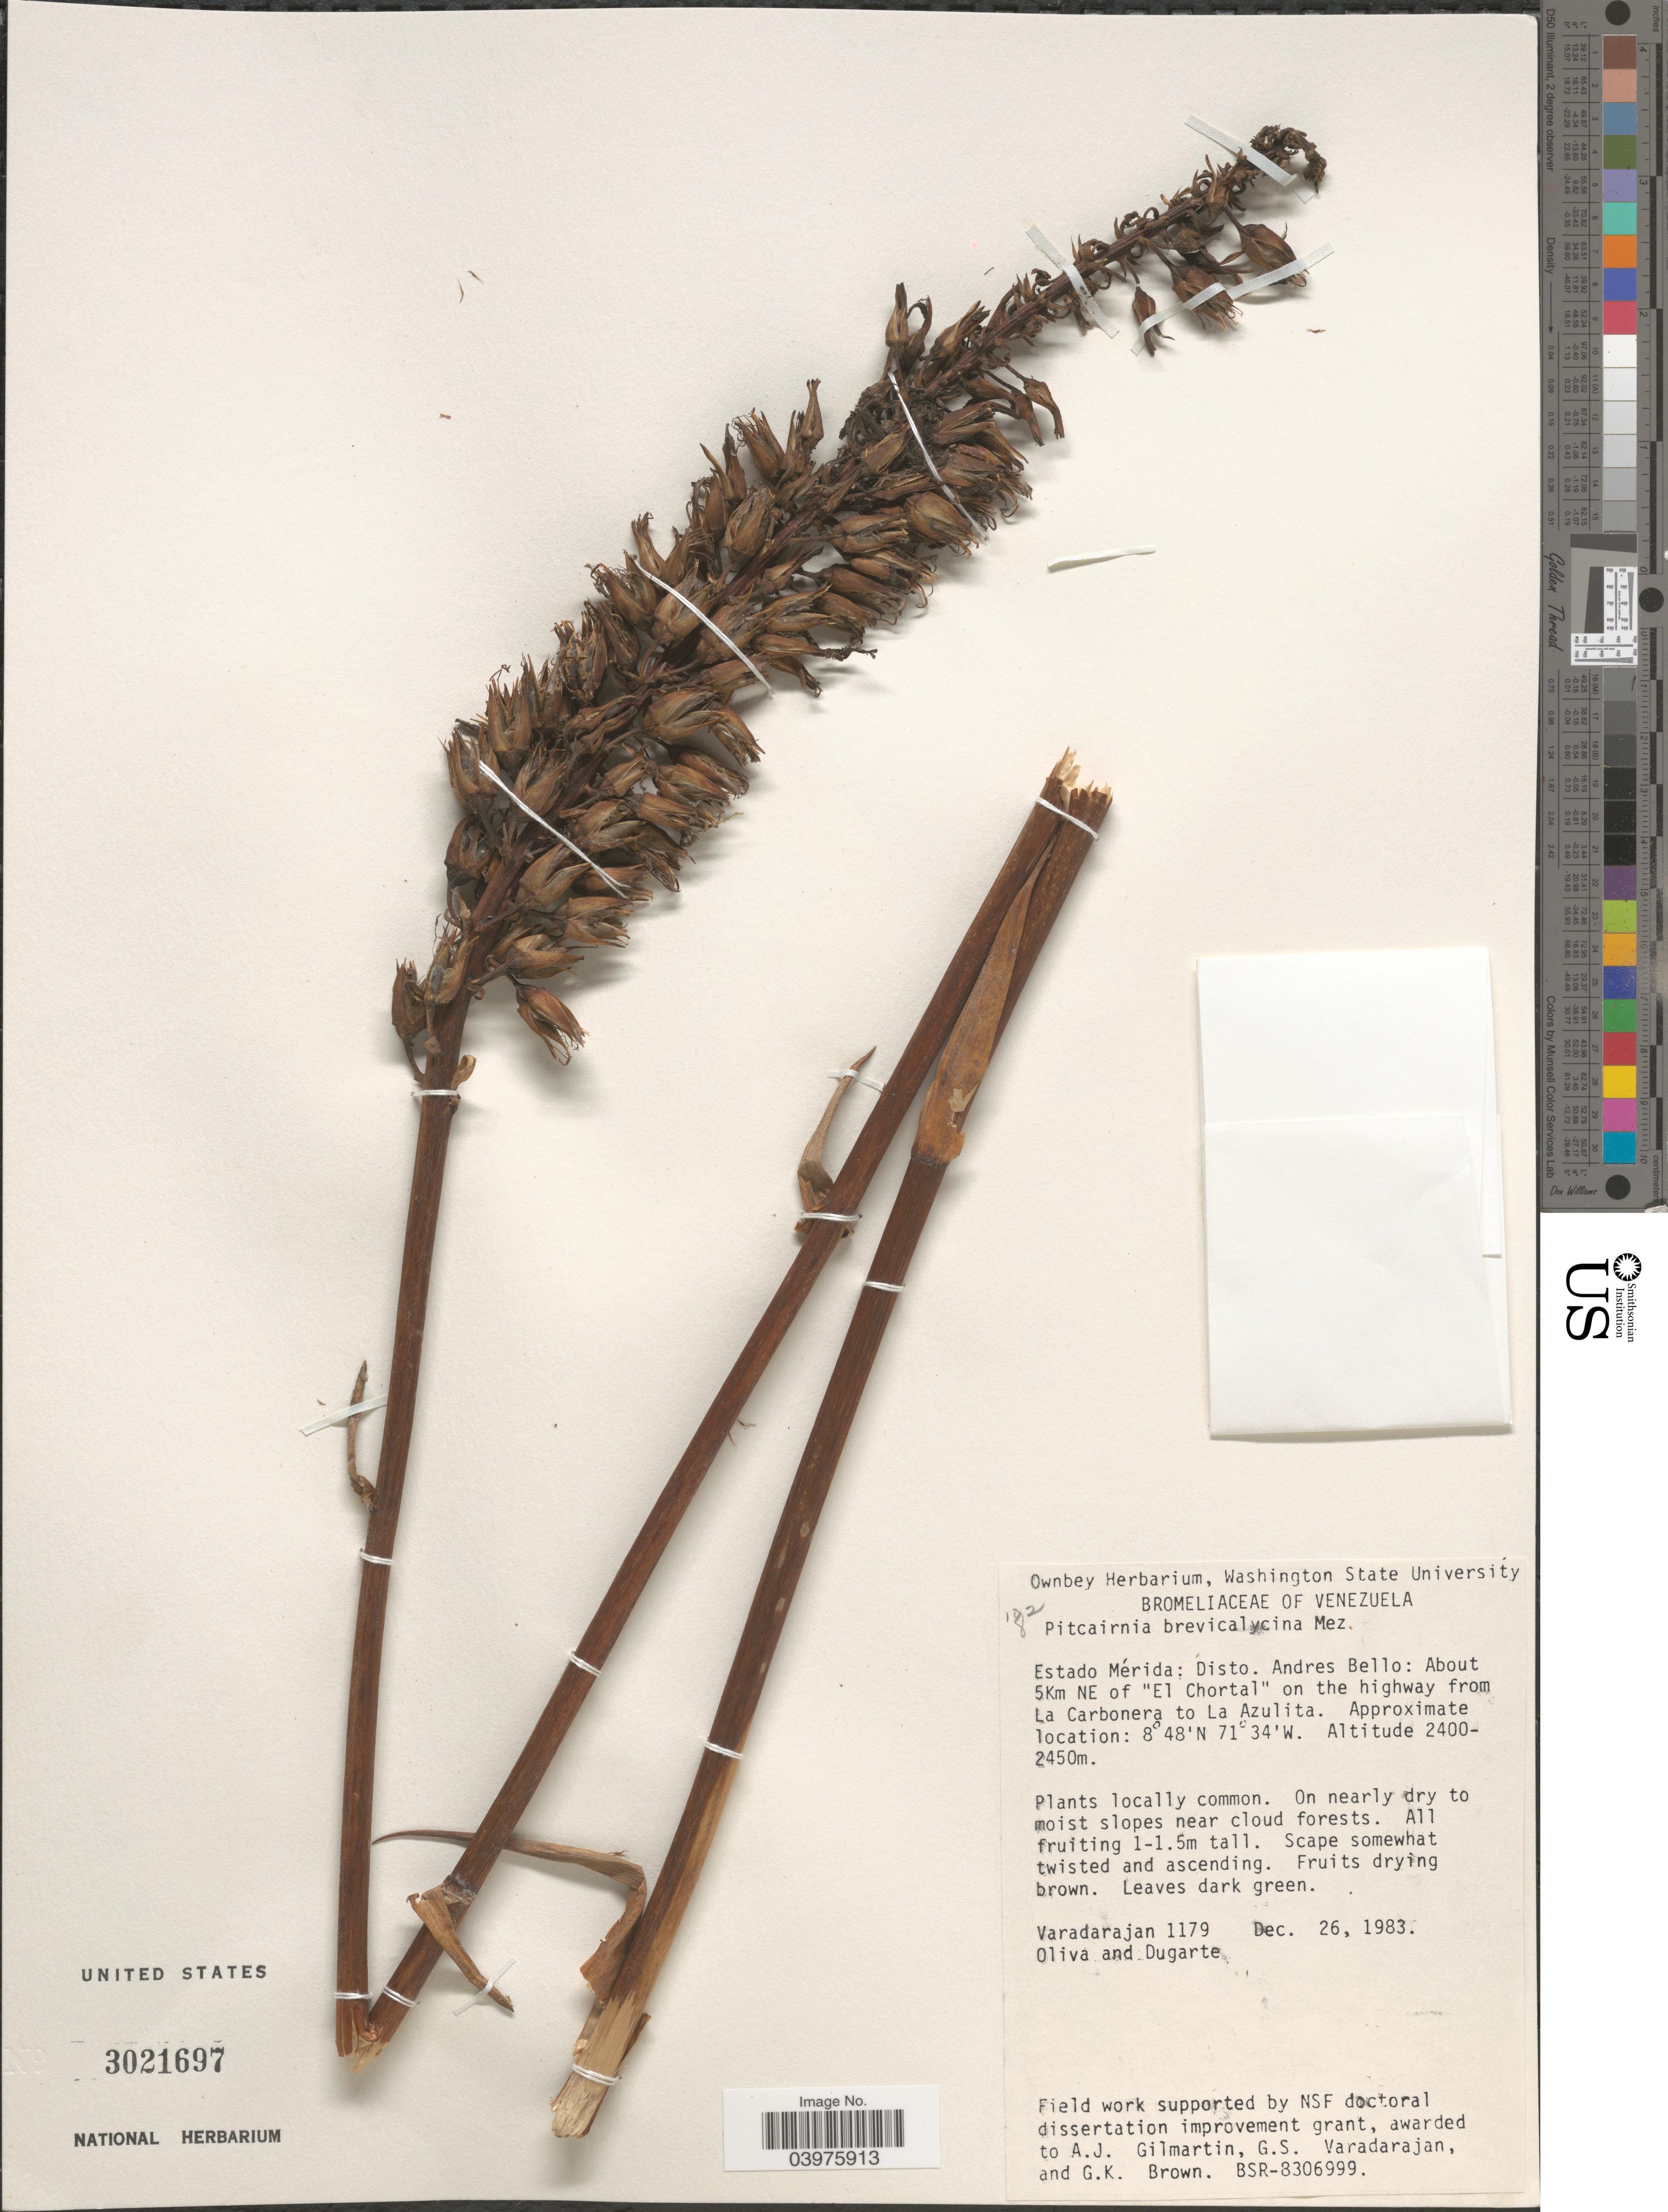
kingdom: Plantae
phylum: Tracheophyta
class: Liliopsida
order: Poales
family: Bromeliaceae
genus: Pitcairnia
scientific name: Pitcairnia brevicalycina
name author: Mez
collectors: G. S. Varadarajan, -. Oliva & Dugarte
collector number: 1179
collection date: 1983-12-26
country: Venezuela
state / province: Merida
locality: Disto. Andres Bello: About 5Km NE of "El Chortal" on the highway from La Carbonera to La Azulita.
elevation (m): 2400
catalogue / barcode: US 3021697